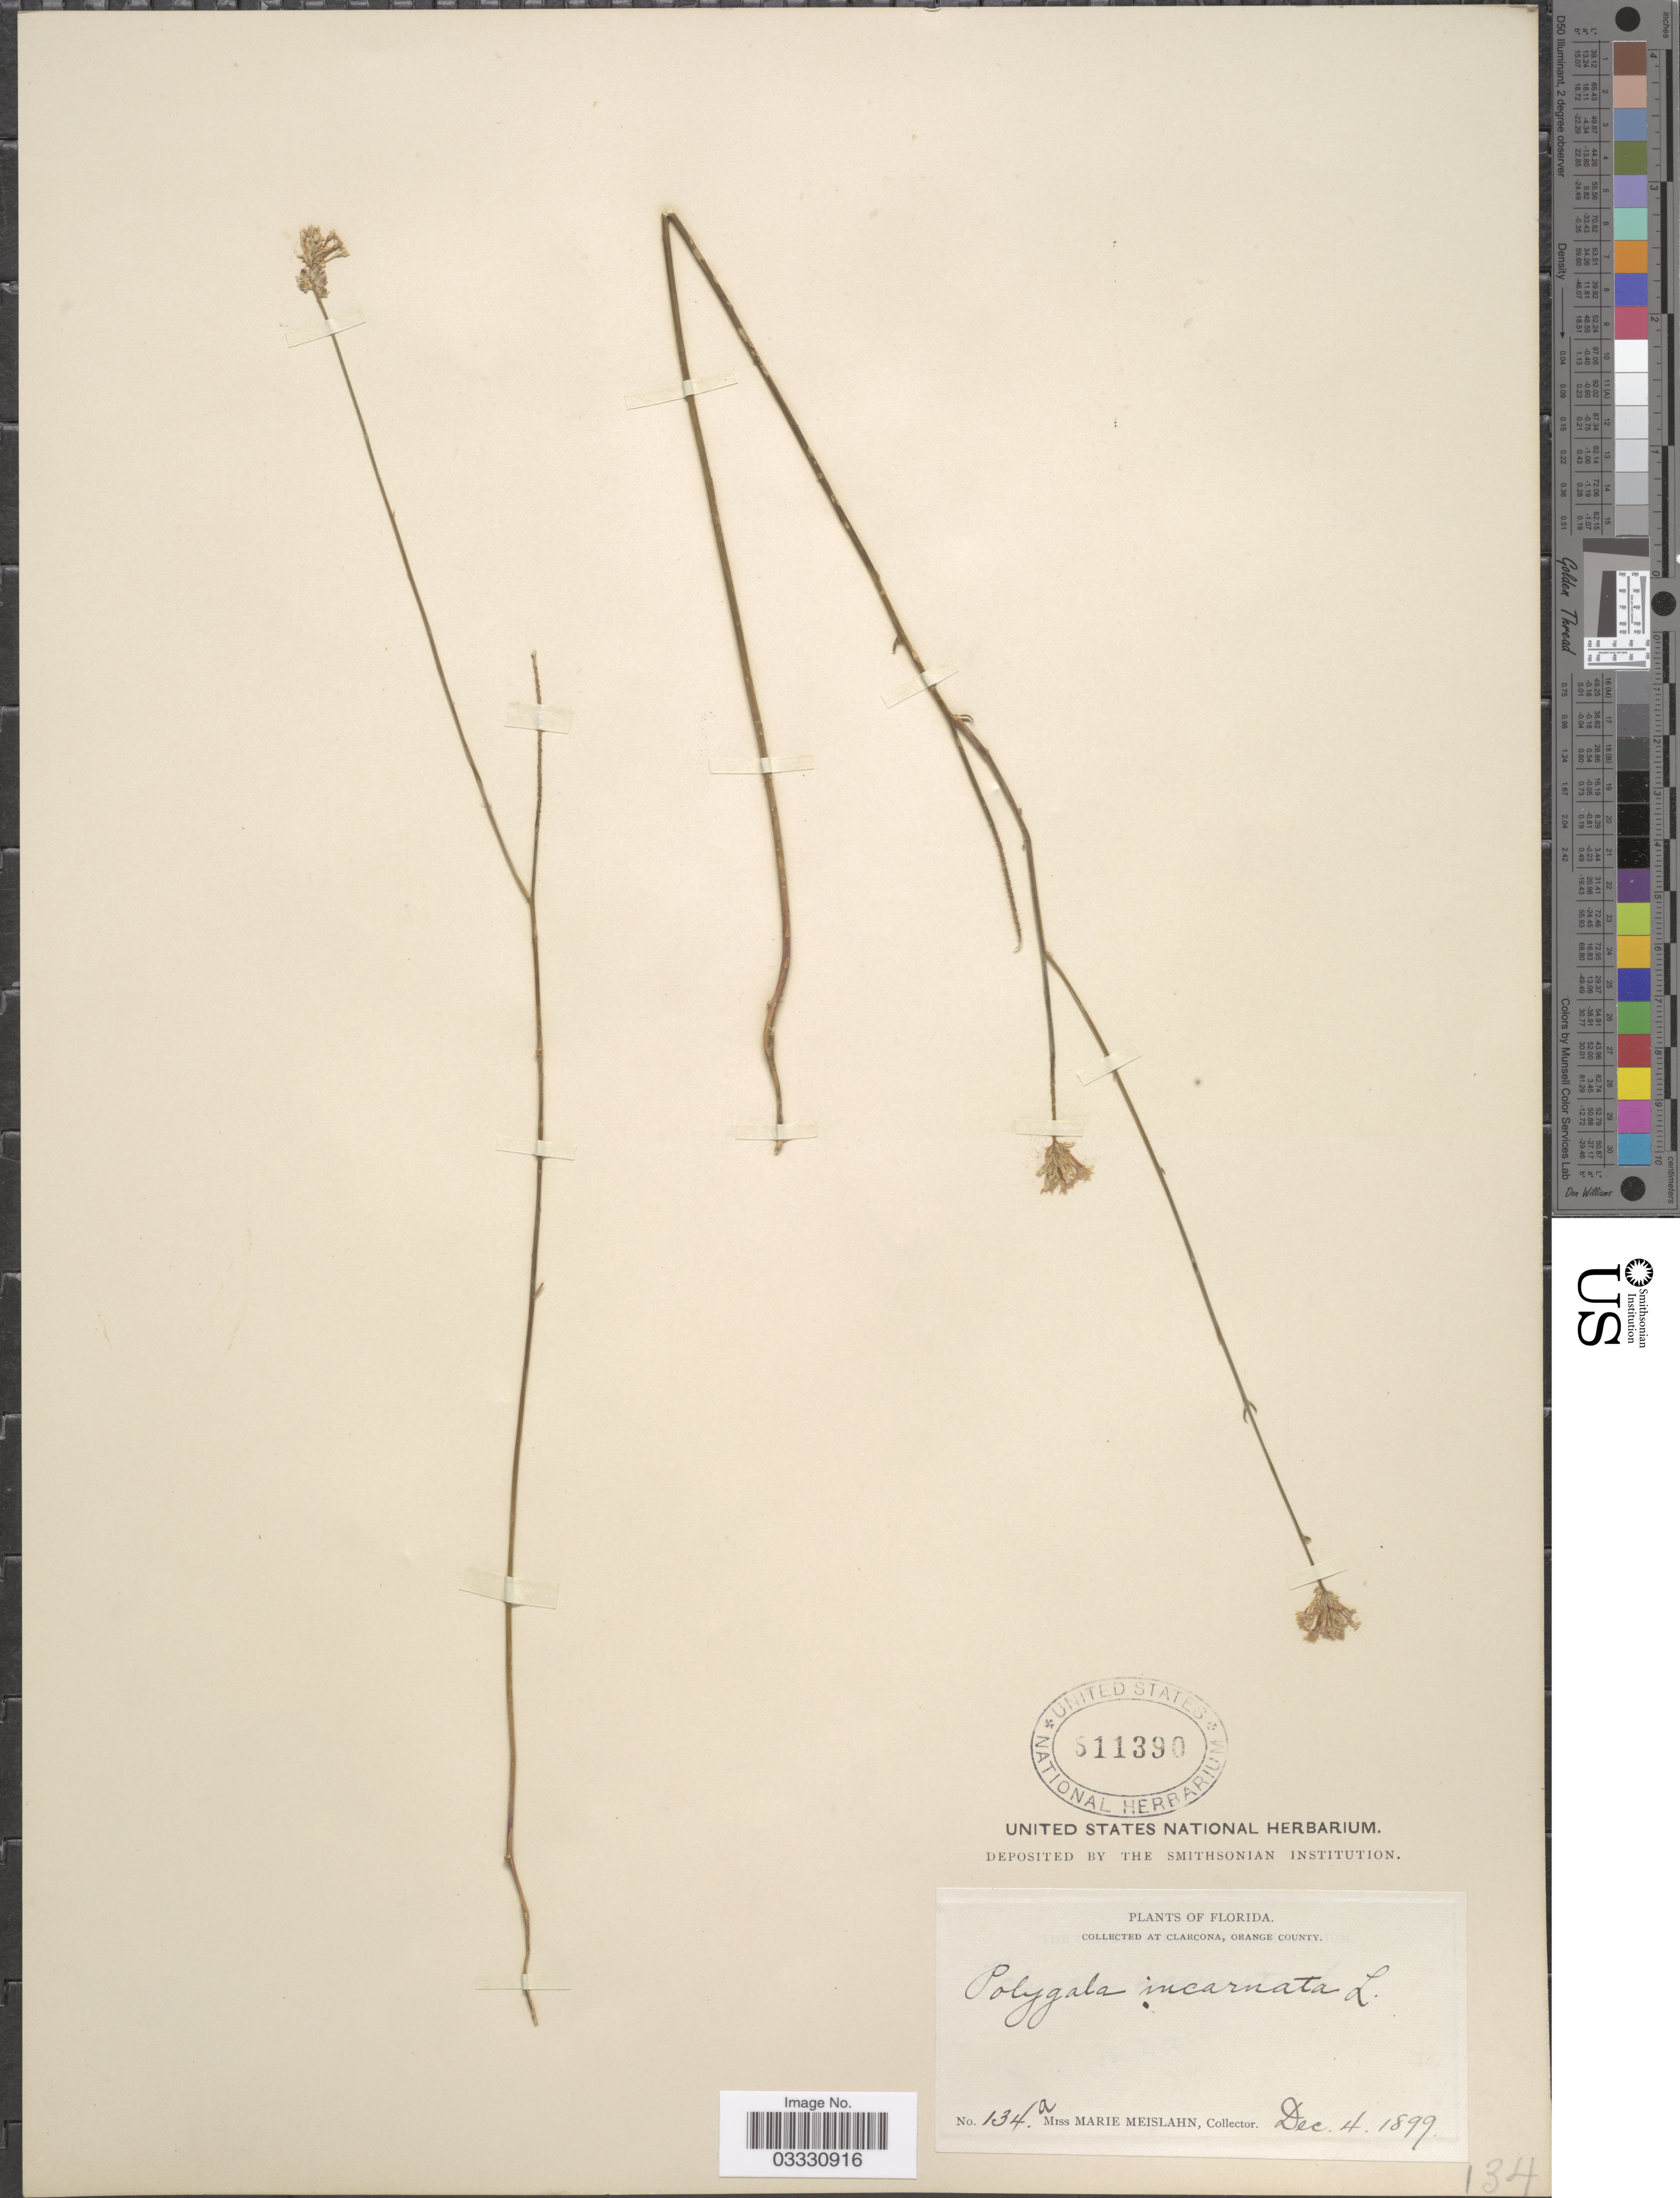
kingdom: Plantae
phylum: Tracheophyta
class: Magnoliopsida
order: Fabales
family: Polygalaceae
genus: Polygala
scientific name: Polygala incarnata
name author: L.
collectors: M. Meislahn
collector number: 134a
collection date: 1899-12-04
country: United States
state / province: Florida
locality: At Clarcona, Orange County.